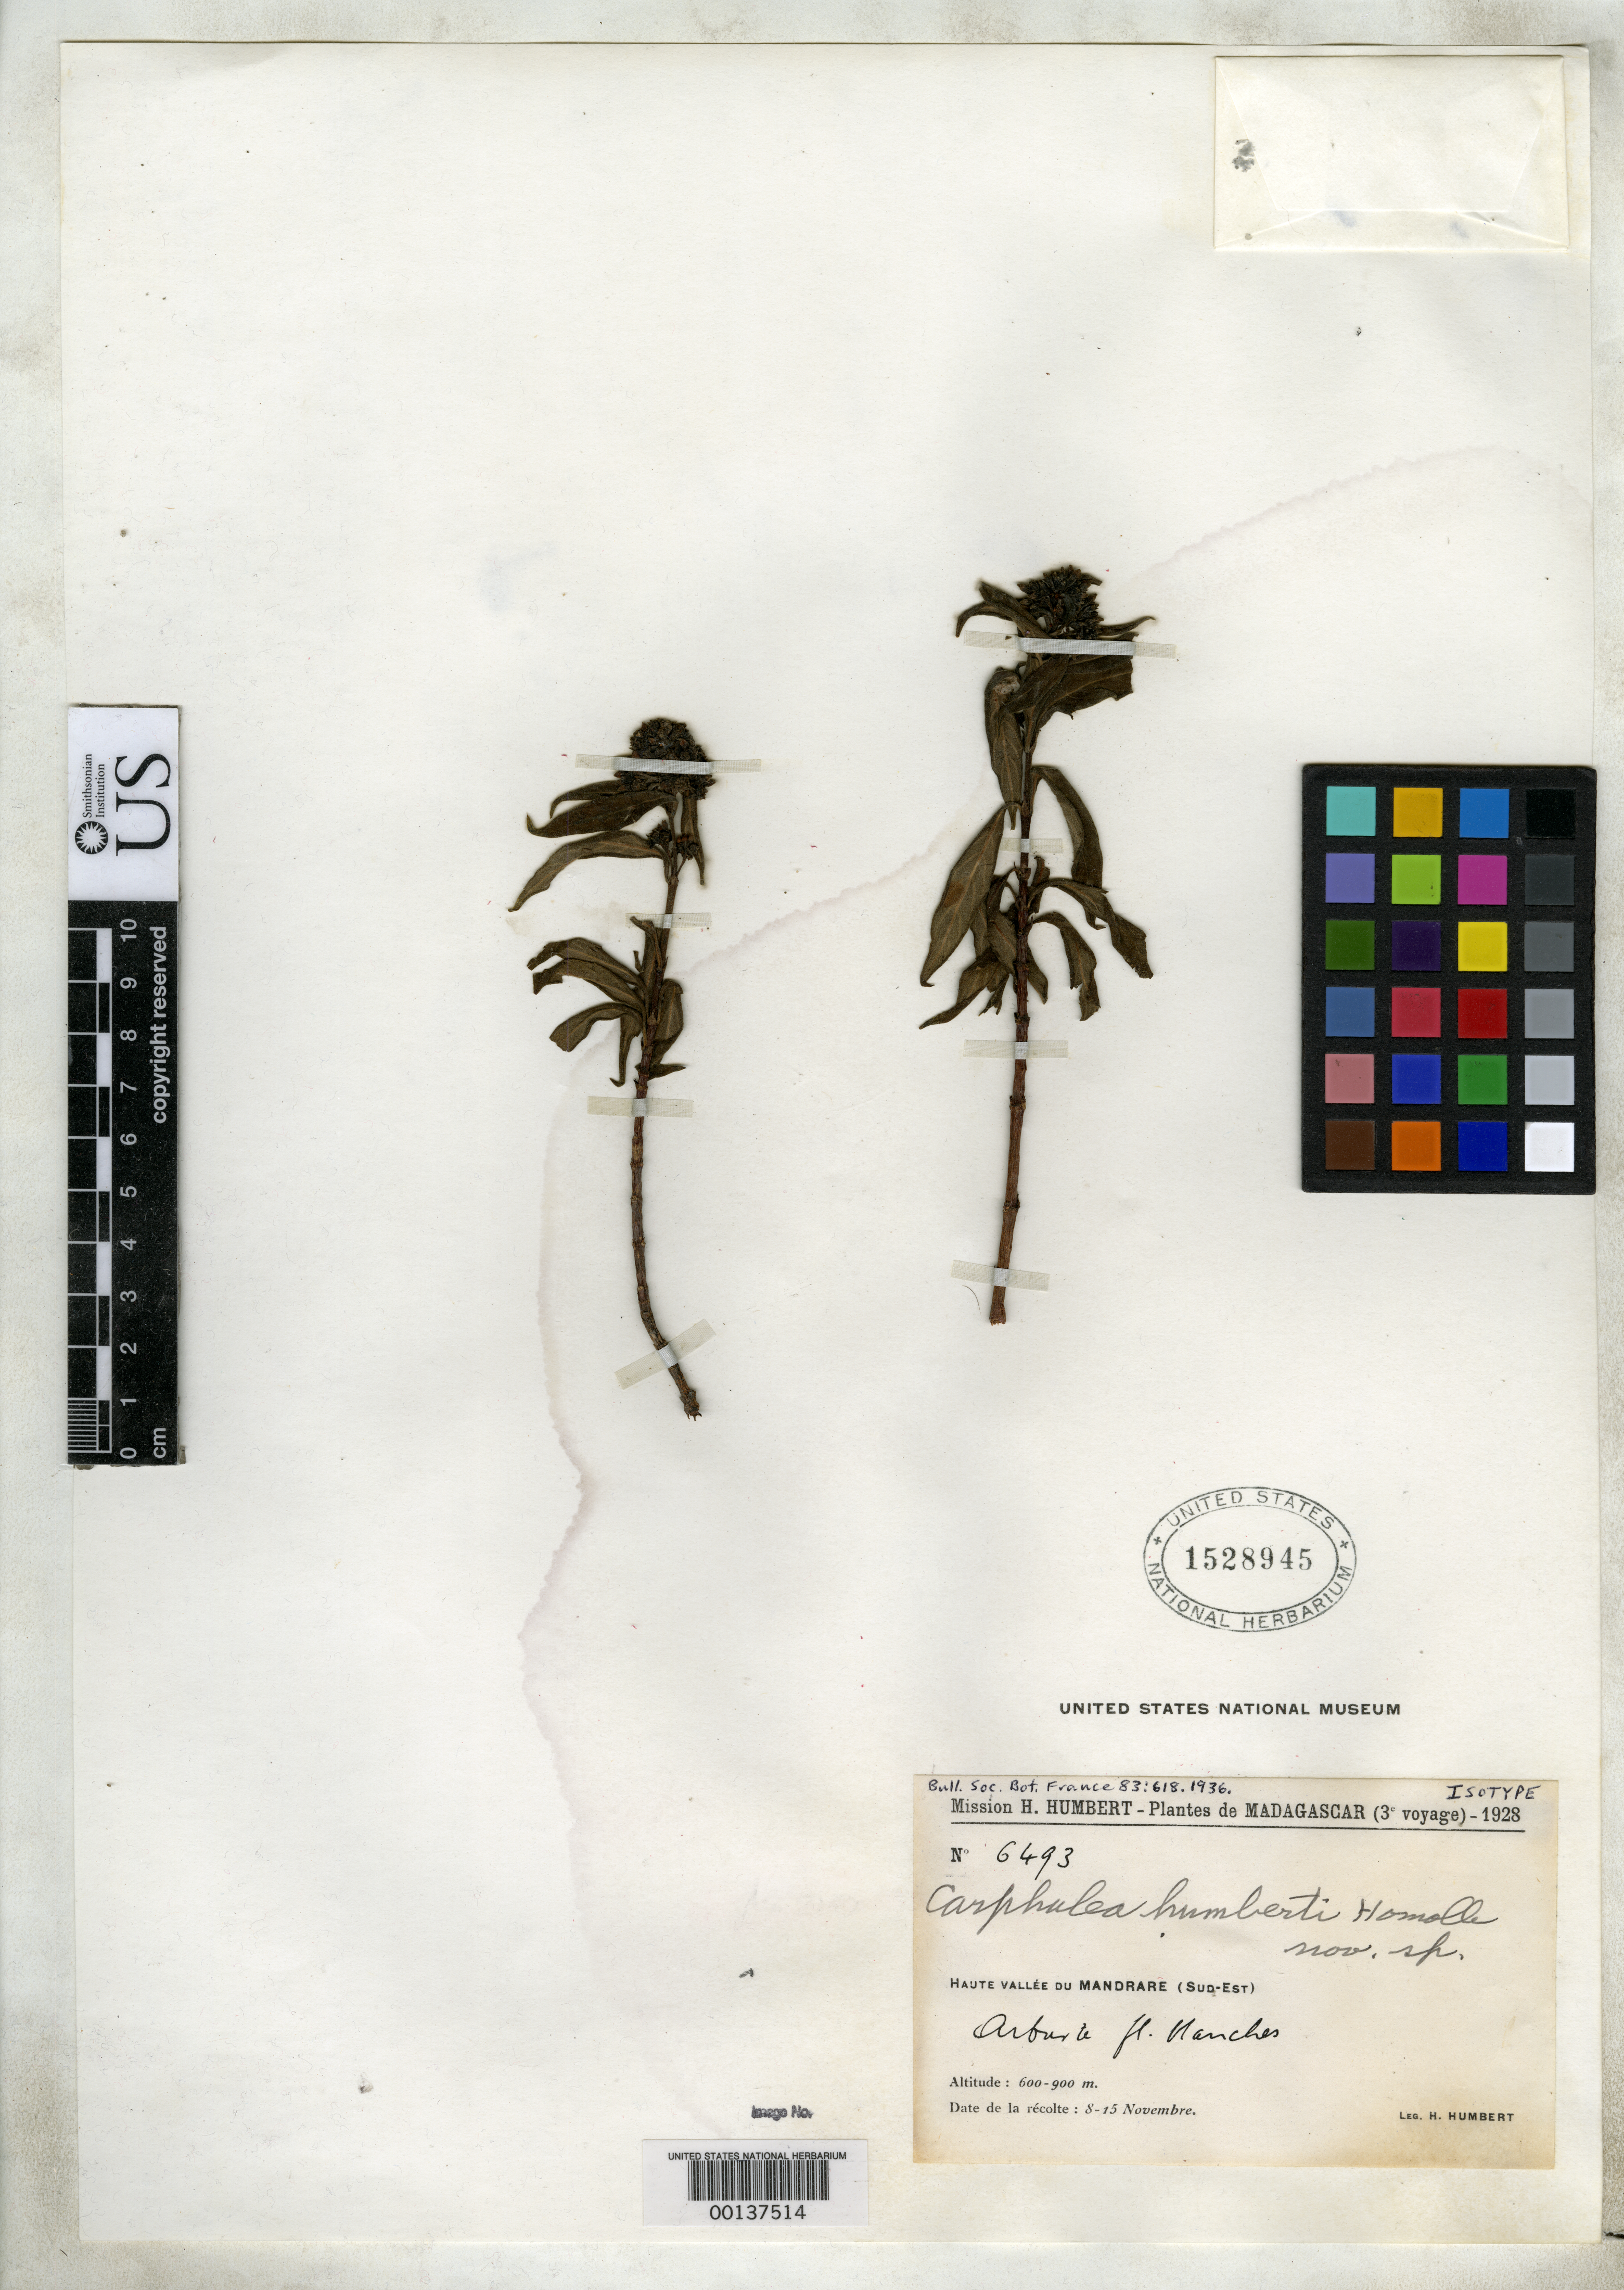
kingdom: Plantae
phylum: Tracheophyta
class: Magnoliopsida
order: Gentianales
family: Rubiaceae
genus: Carphalea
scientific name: Carphalea humberti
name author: Homolle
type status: Isotype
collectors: H. Humbert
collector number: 6493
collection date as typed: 08 Nov 1928 to 15 Nov 1928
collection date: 1928-11-08/1928-11-15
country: Madagascar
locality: Mandrare Valley, downstream from Antseva.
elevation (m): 600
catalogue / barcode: US 1528945